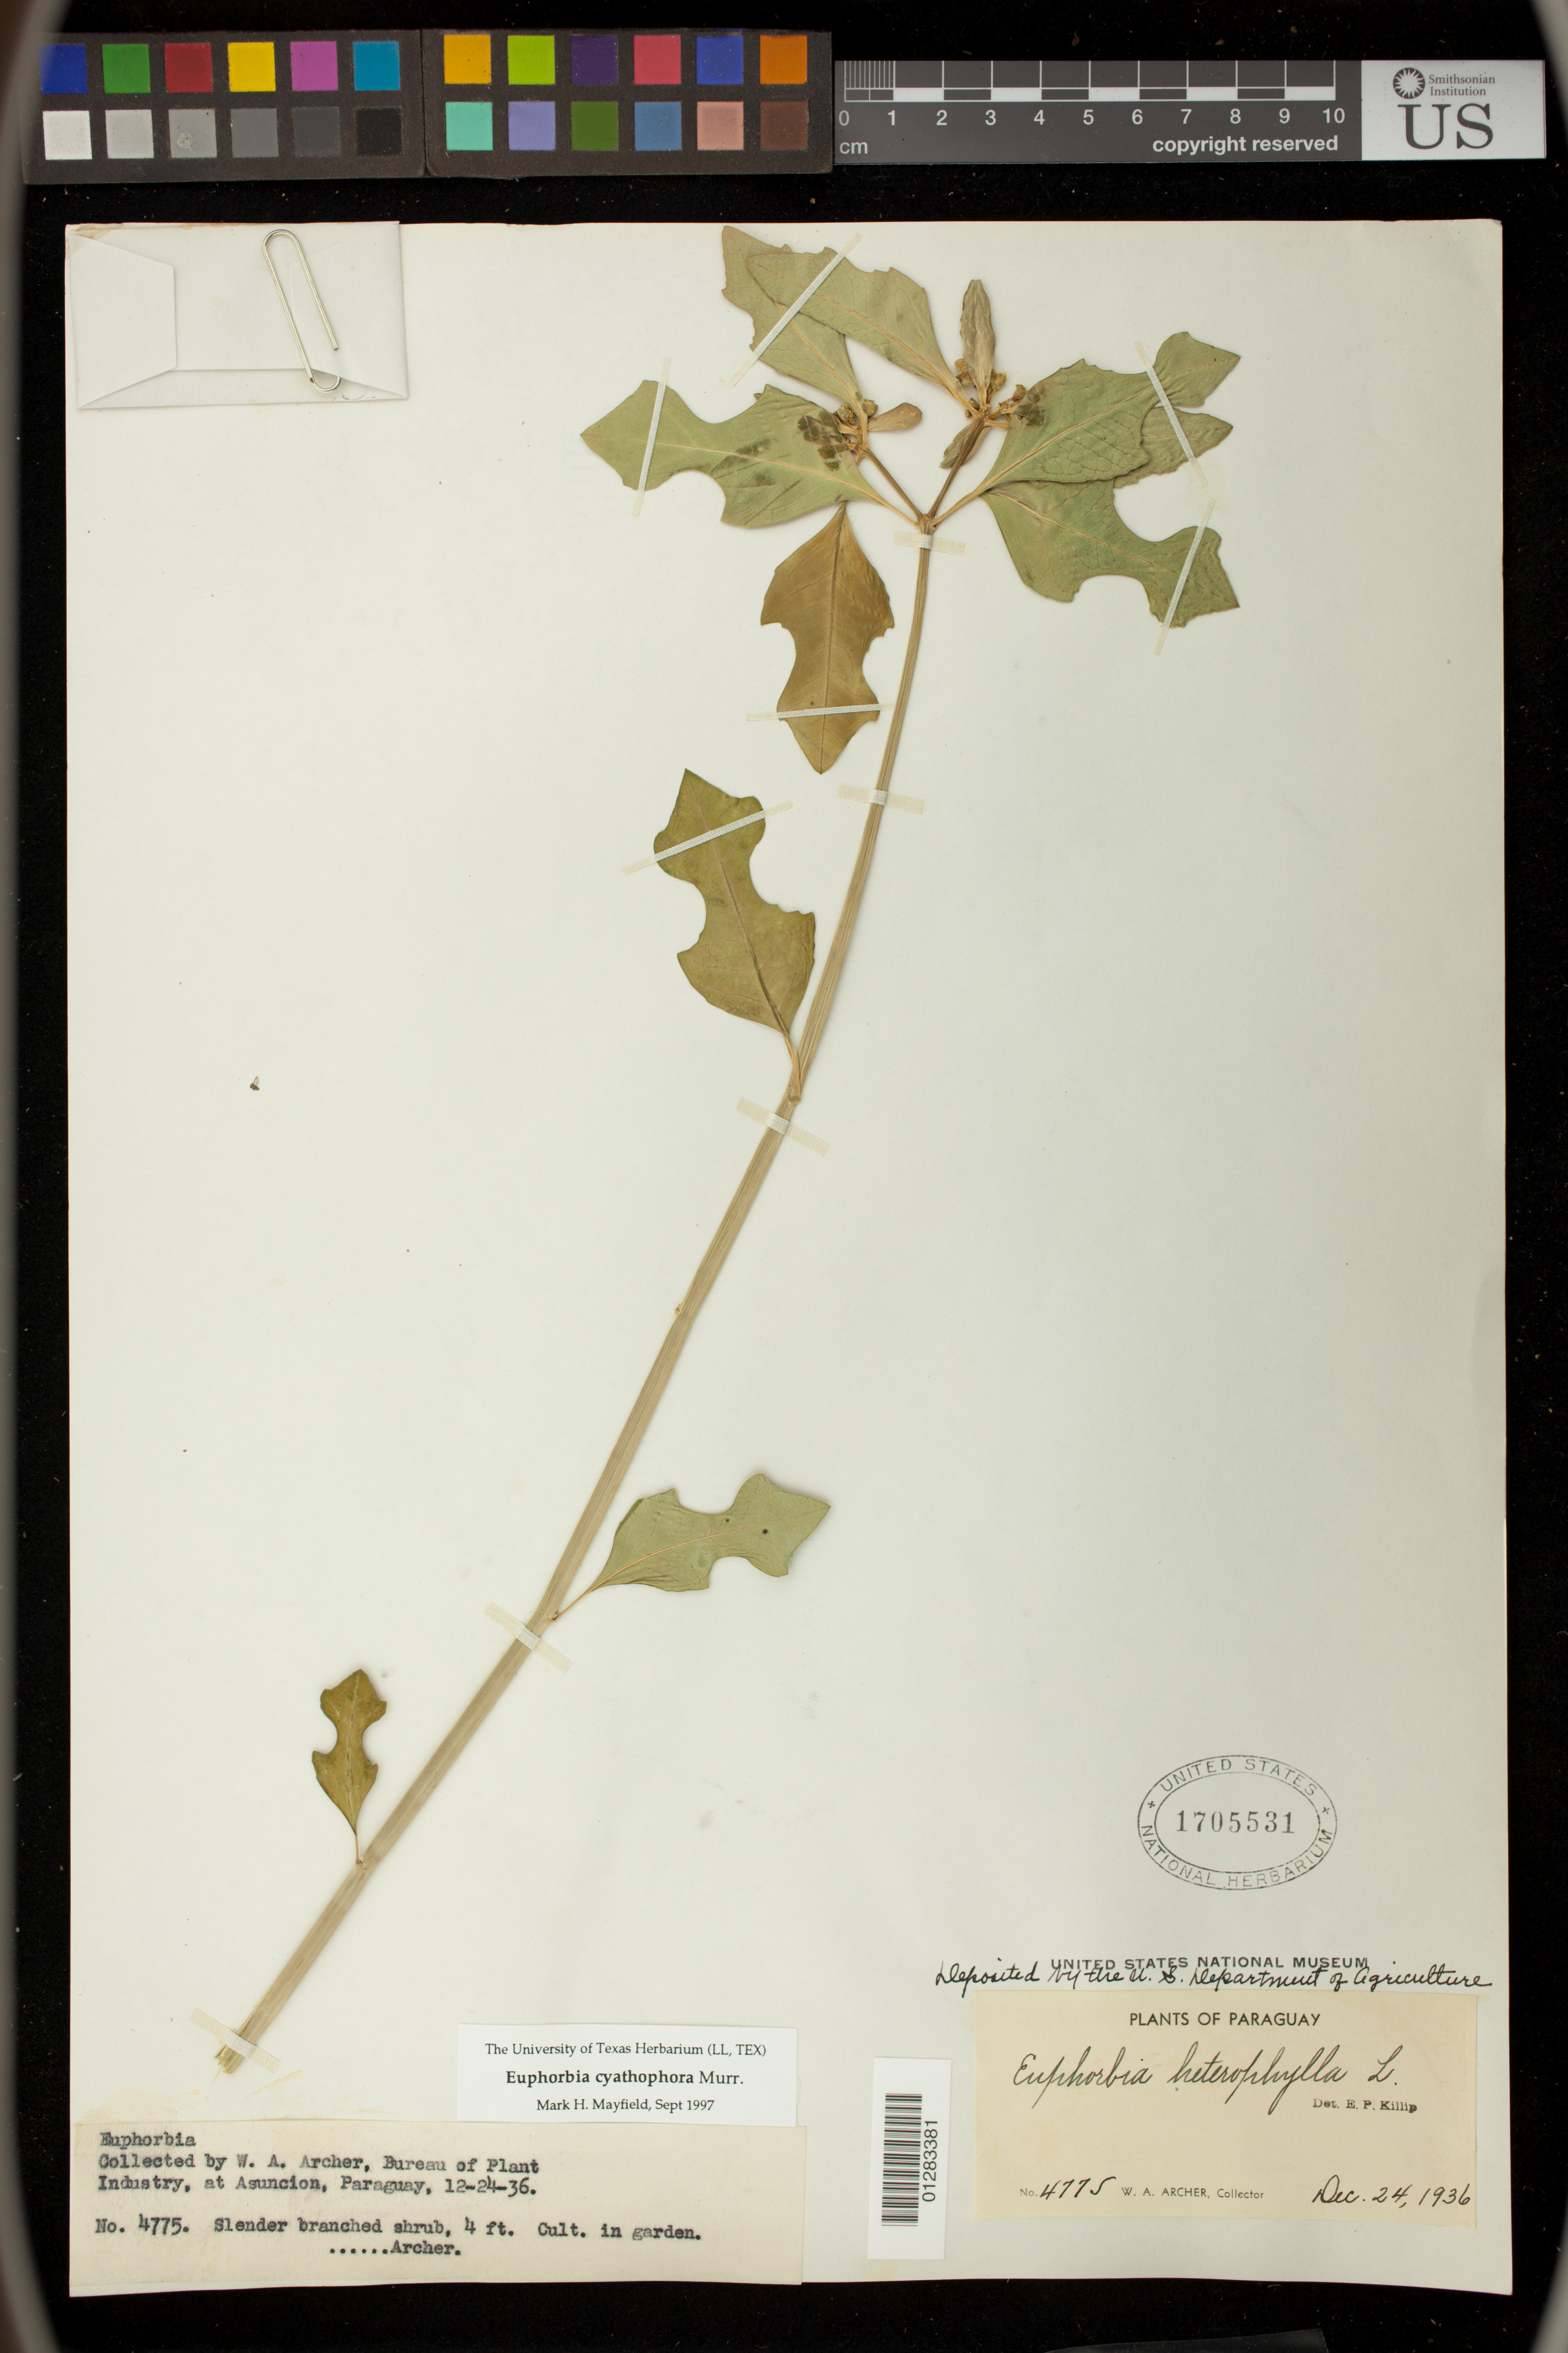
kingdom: Plantae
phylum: Tracheophyta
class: Magnoliopsida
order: Malpighiales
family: Euphorbiaceae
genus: Euphorbia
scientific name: Euphorbia heterophylla var. cyathophora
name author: (Murr.) Griseb.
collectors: W. A. Archer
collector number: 4775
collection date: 1936-12-24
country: Paraguay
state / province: Asuncion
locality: Asuncion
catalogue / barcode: US 1705531